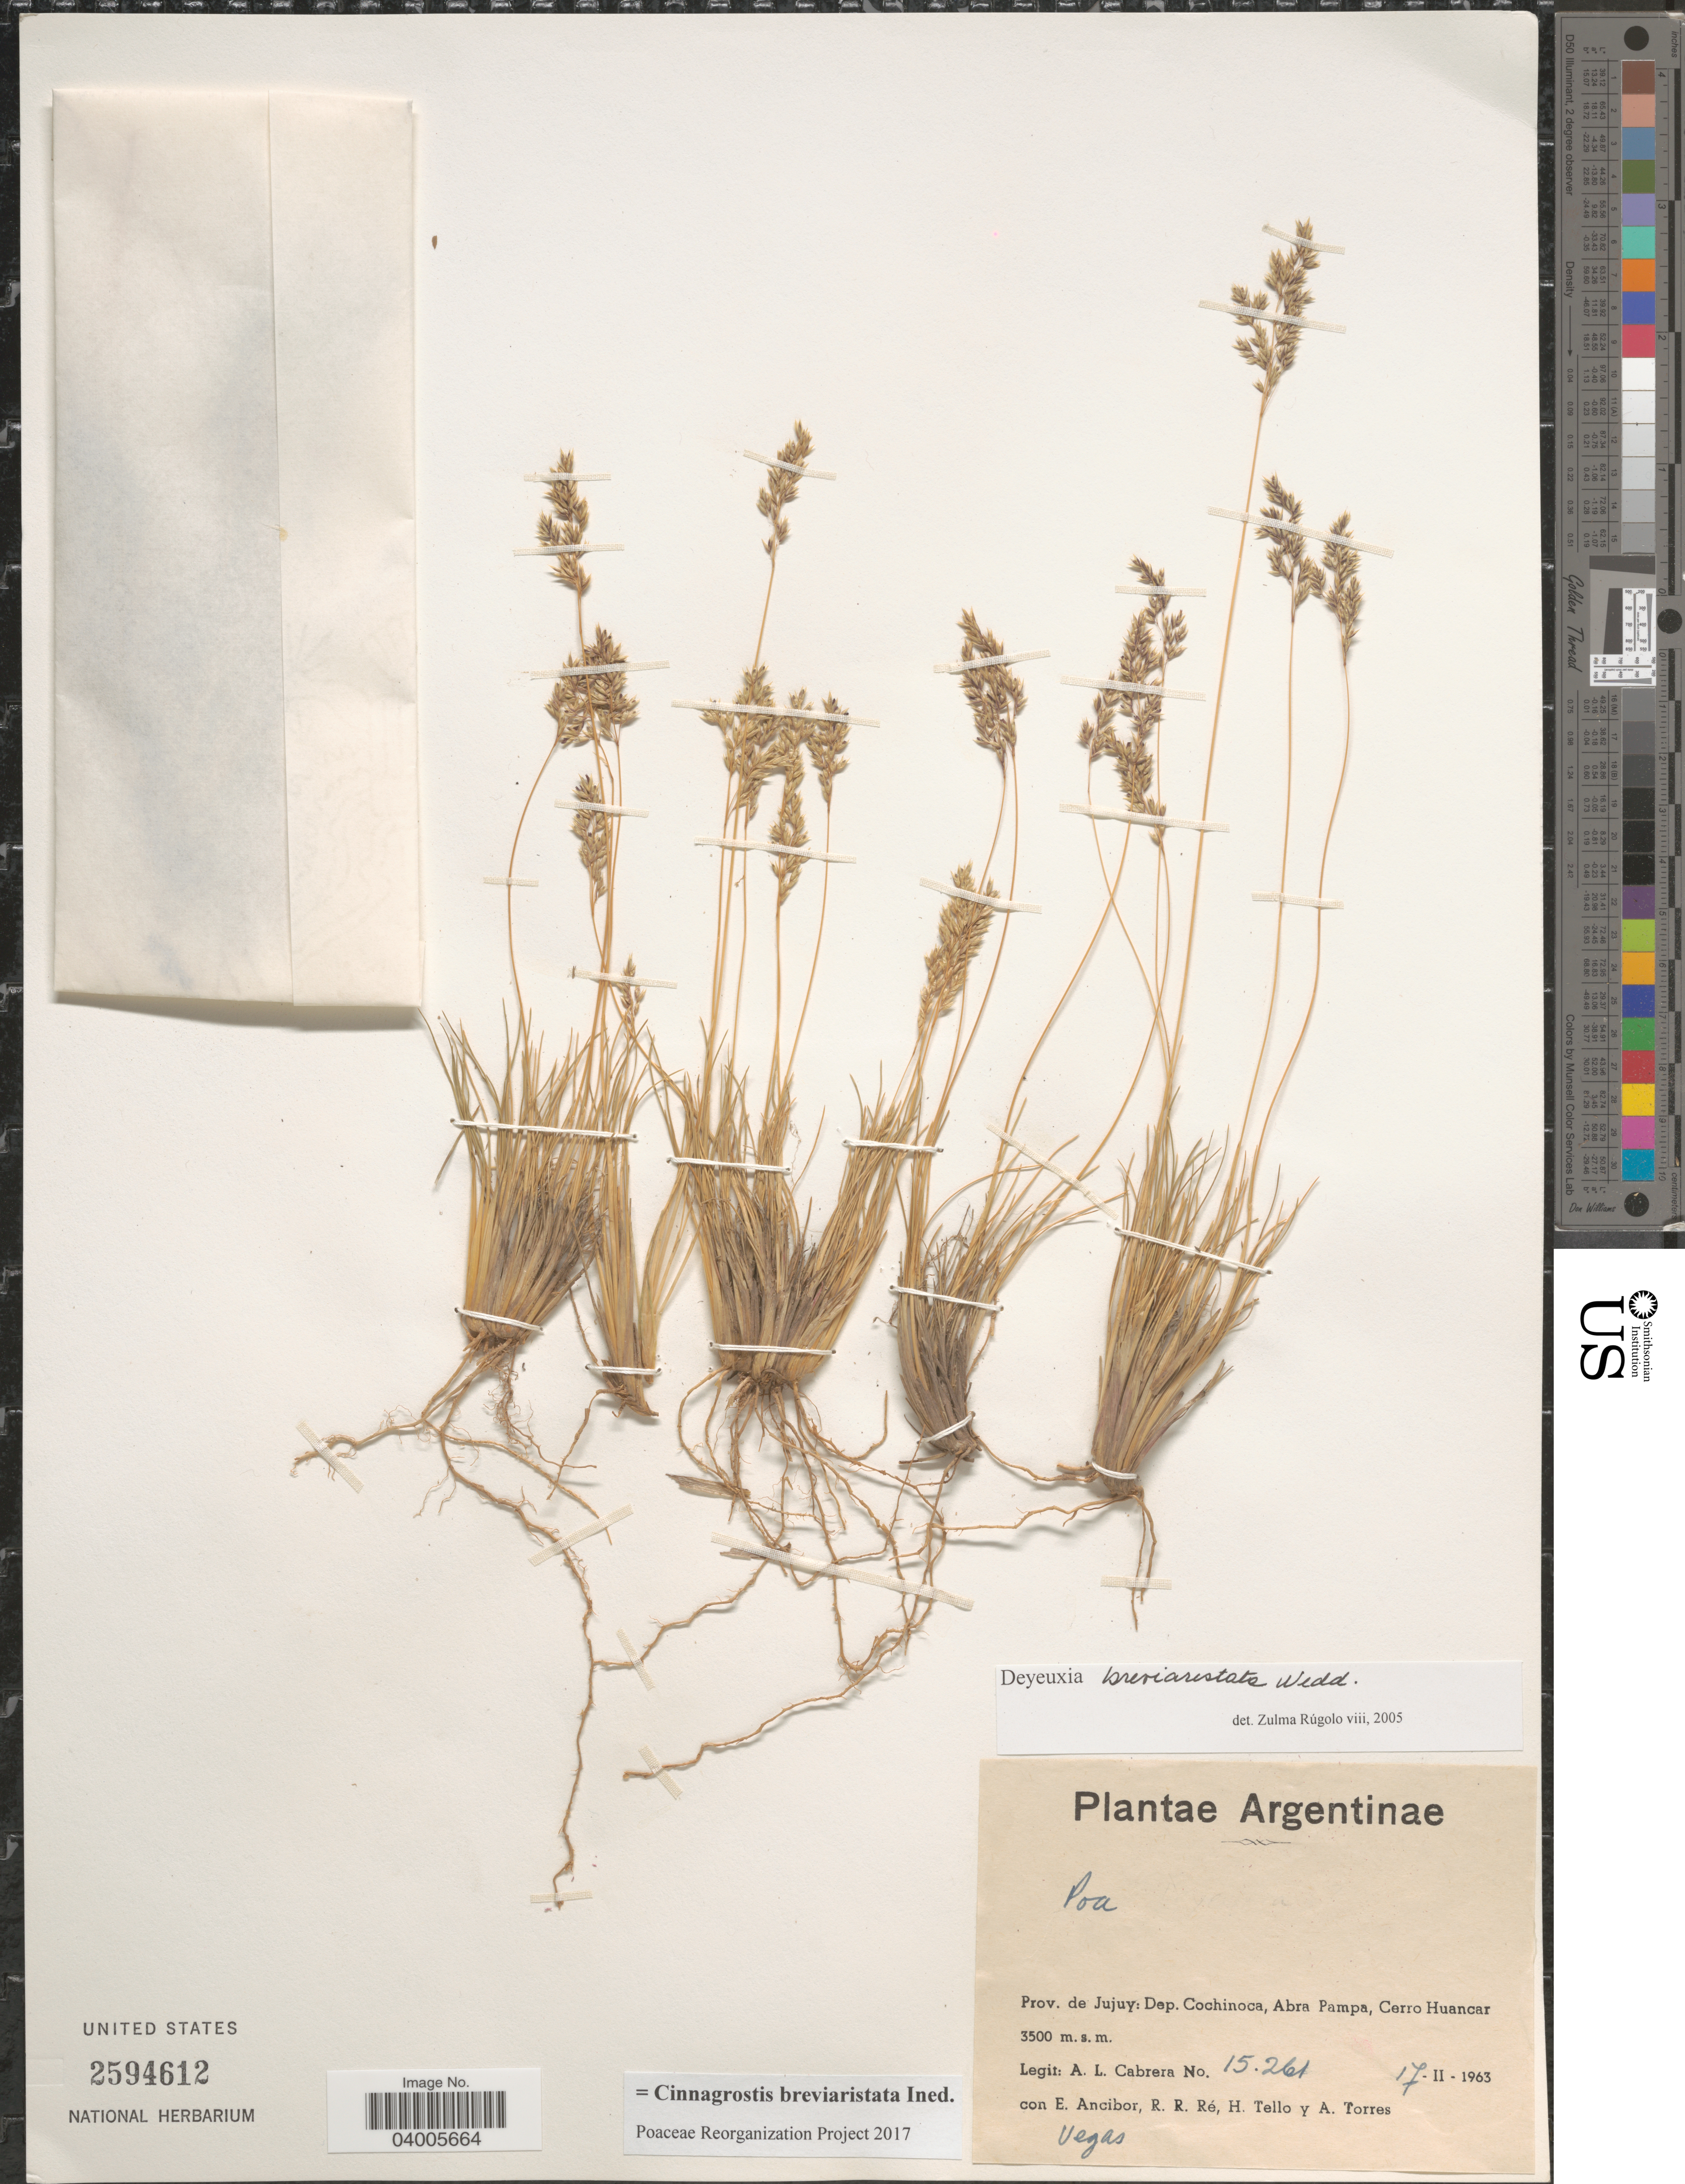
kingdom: Plantae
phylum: Tracheophyta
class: Liliopsida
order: Poales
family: Poaceae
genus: Cinnagrostis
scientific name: Cinnagrostis breviaristata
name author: (Wedd.) P.M. Peterson et al.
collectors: A. L. Cabrera, E. Ancibor, R. Re, H. Tello & A. Torres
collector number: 15261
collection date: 1963-02-17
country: Argentina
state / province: Jujuy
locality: Dep. Cochinoca, Abra Pampa, Cerro Huancar.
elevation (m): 3500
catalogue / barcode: US 2594612